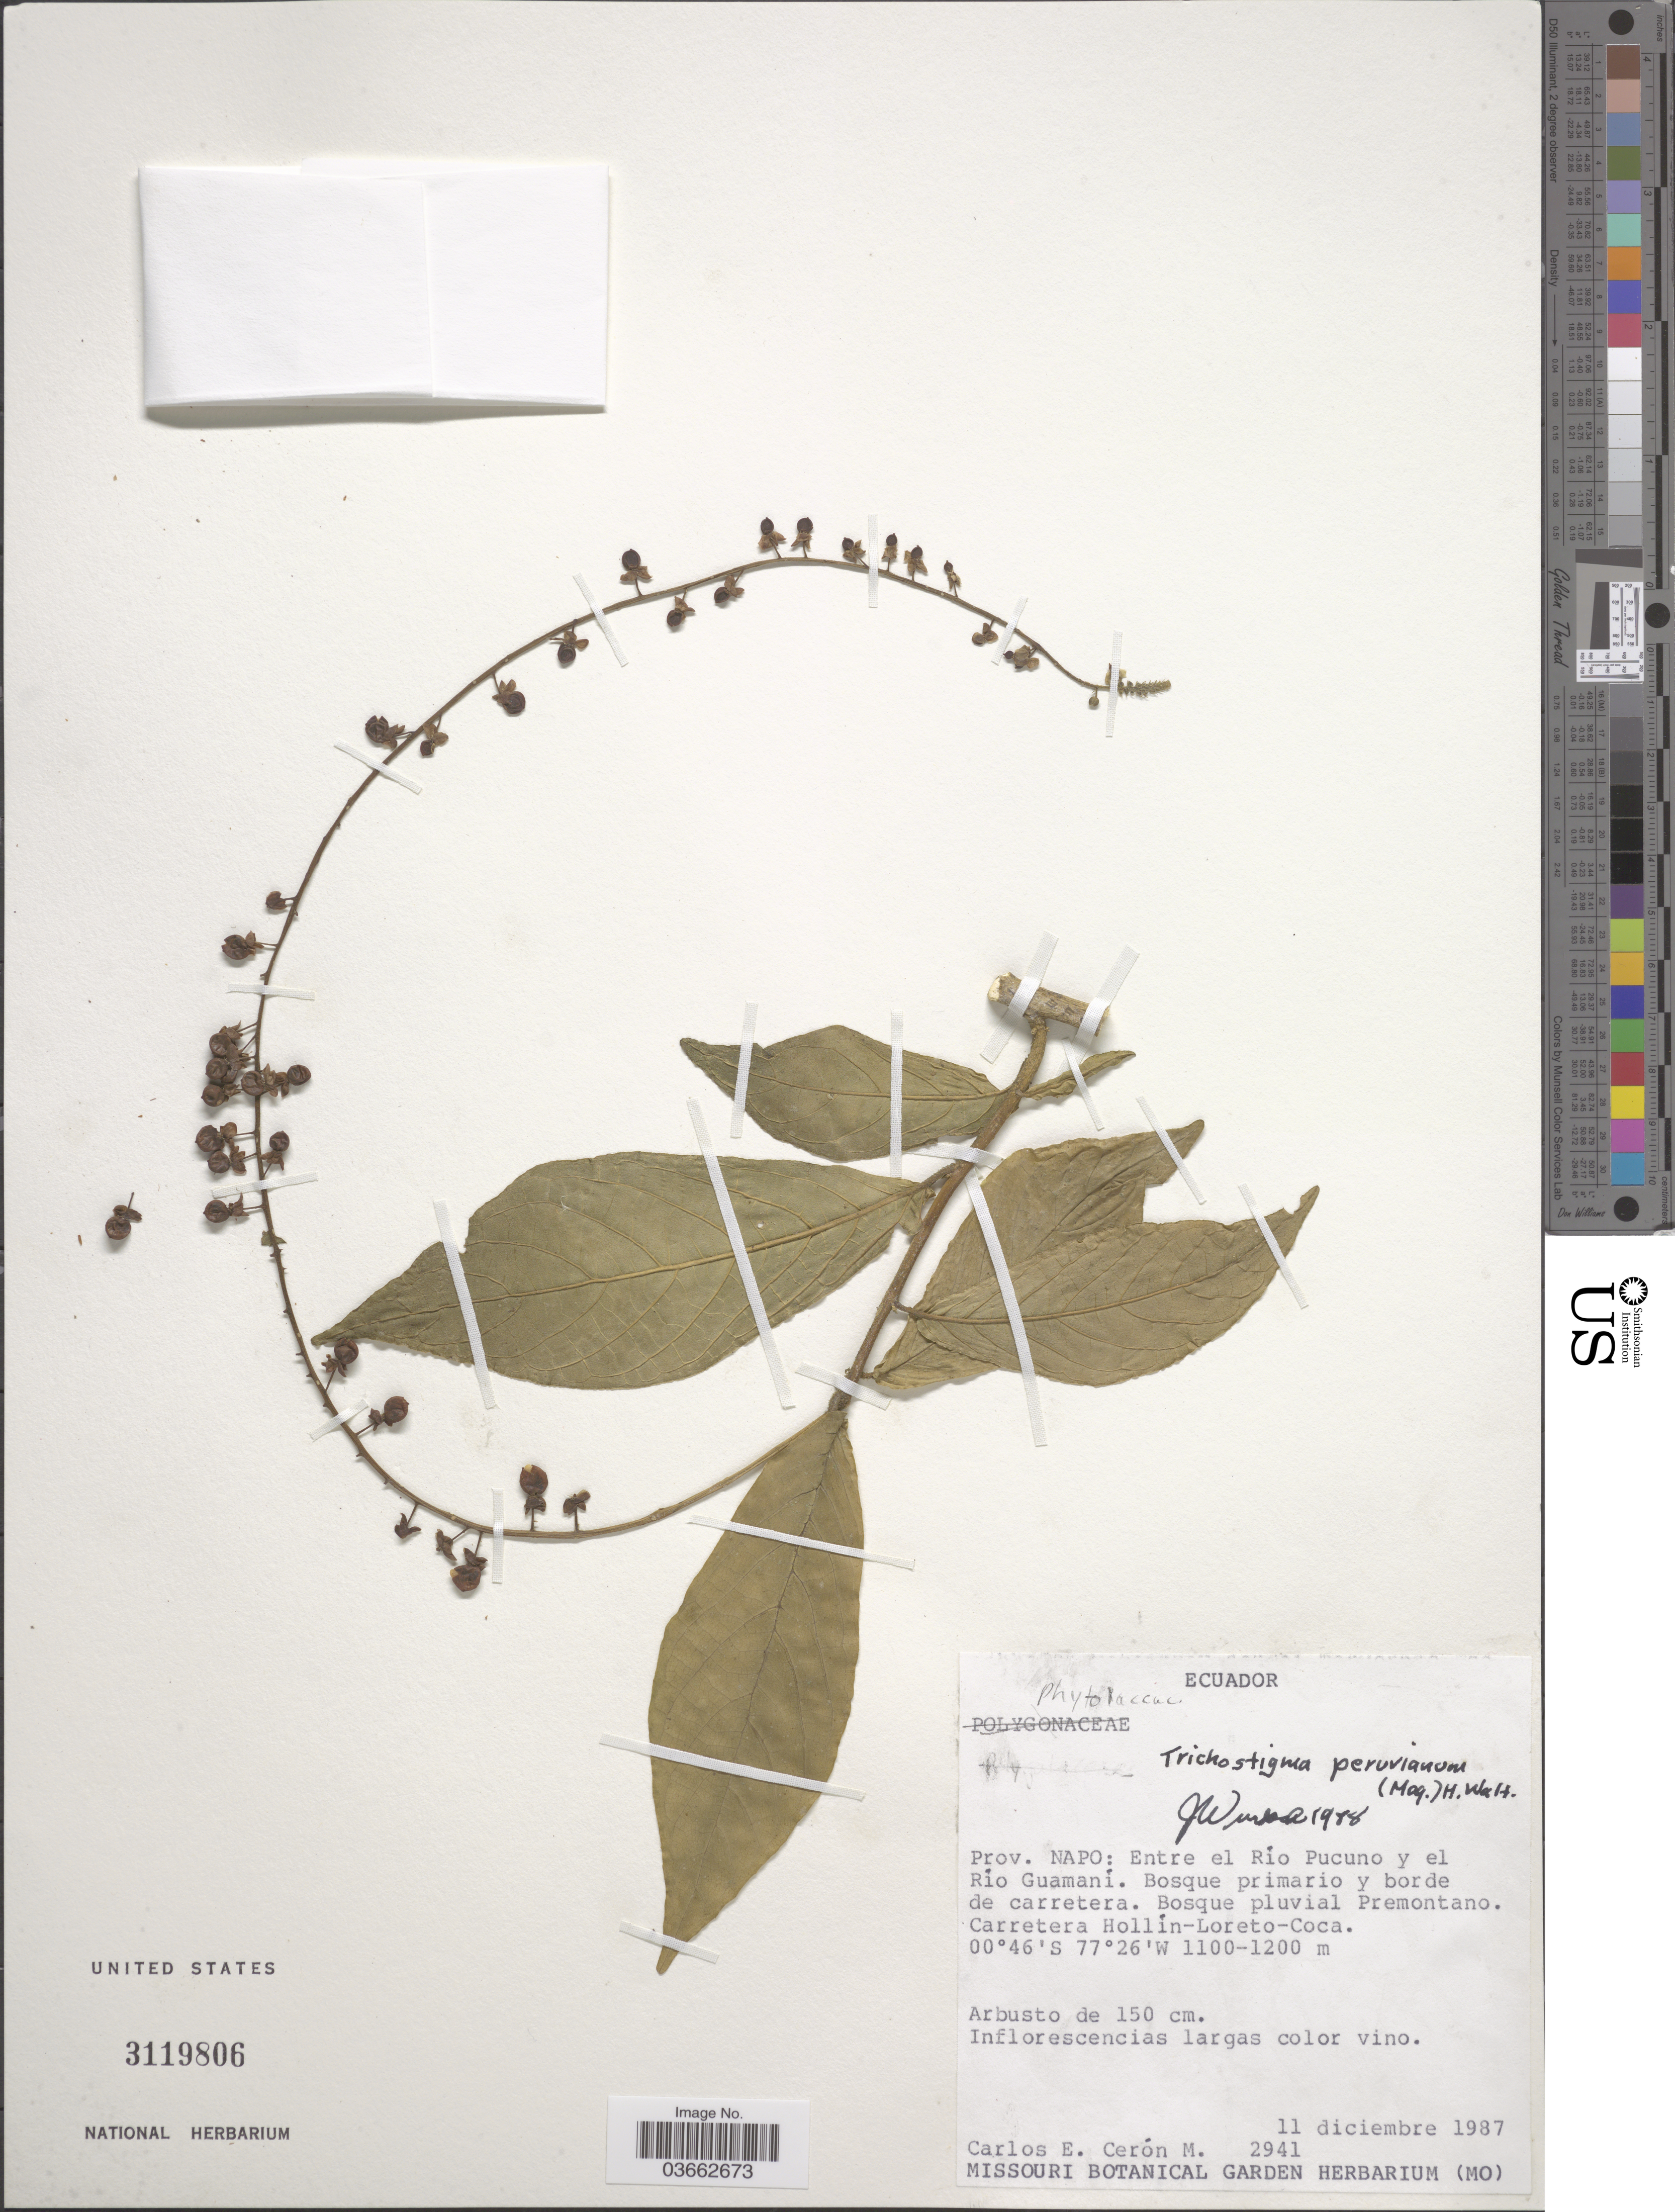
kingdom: Plantae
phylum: Tracheophyta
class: Magnoliopsida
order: Caryophyllales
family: Phytolaccaceae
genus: Trichostigma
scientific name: Trichostigma peruvianum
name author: (Moq.) H. Walter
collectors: C. E. Cerón M.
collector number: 2941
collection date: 1987-12-11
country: Ecuador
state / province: Napo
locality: Entre el Río Pucuno y el Río Guamaní. Bosque pluvial Premontano. Carretera Hollín-Loreto-Coca.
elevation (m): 1100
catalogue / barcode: US 3119806